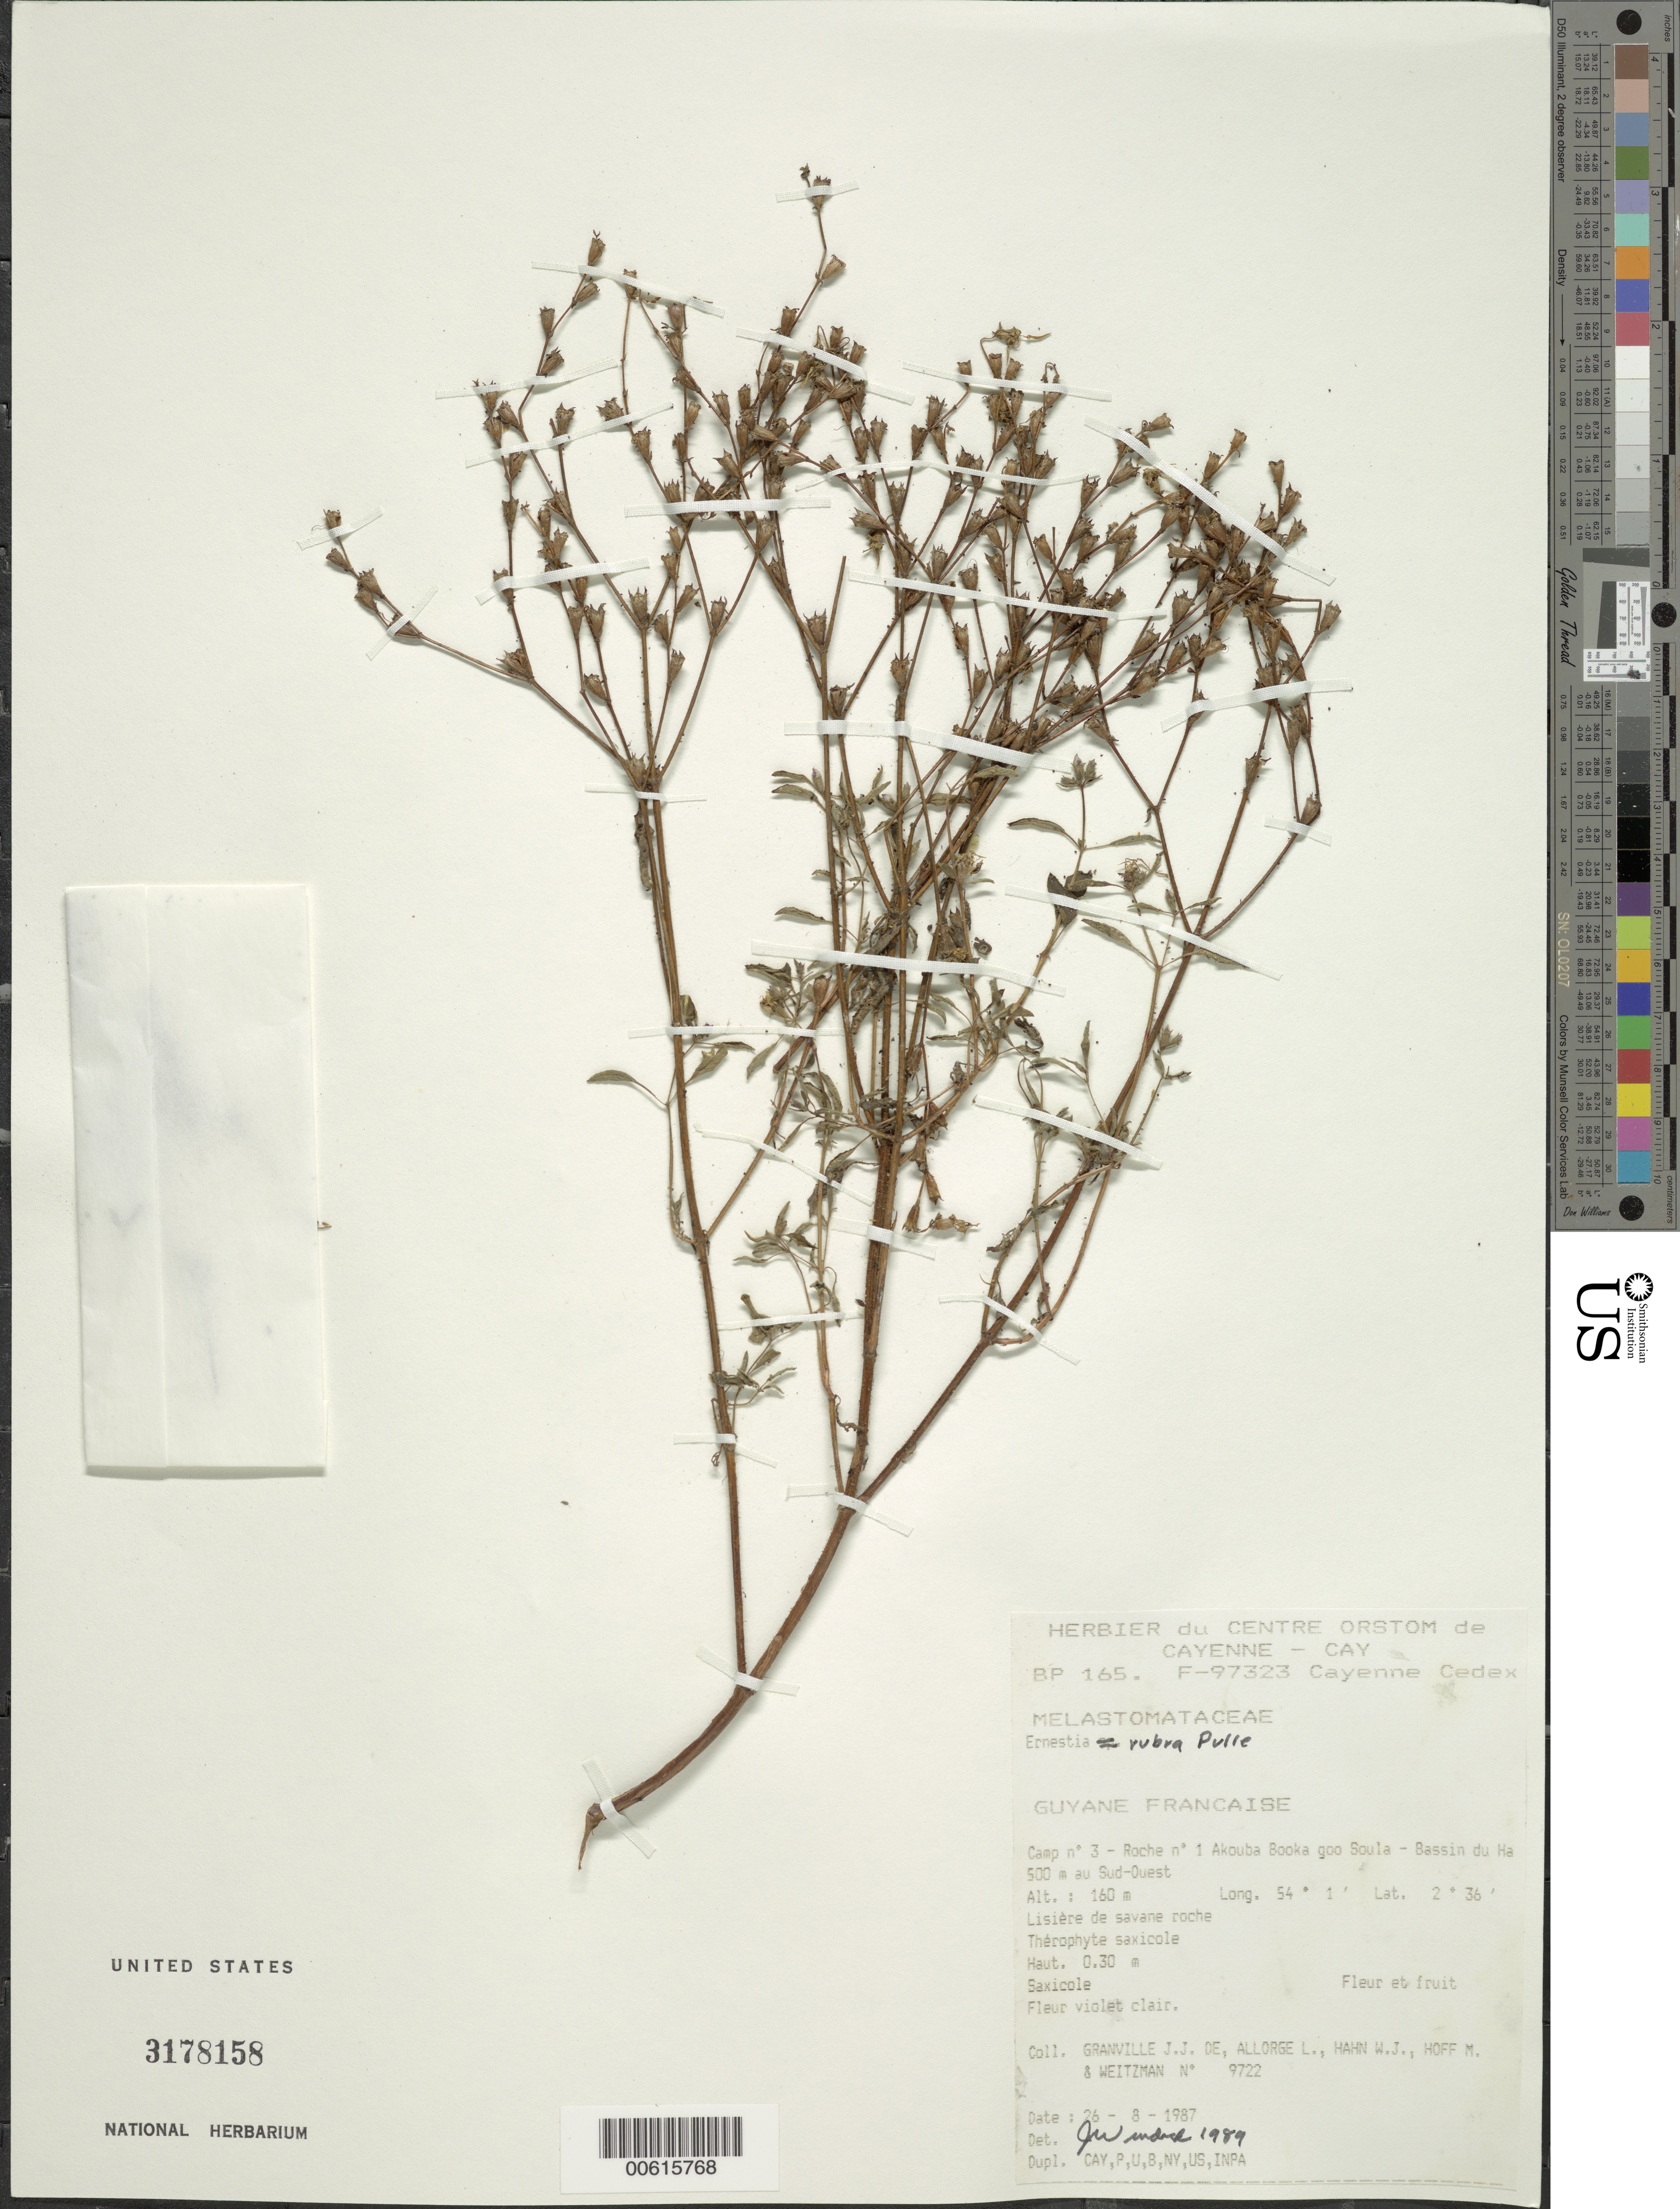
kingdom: Plantae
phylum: Tracheophyta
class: Magnoliopsida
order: Myrtales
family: Melastomataceae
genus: Ernestia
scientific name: Ernestia rubra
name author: Pulle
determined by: Wurdack, John J., (US), US (UNITED STATES)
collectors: J.-J. de Granville, L. Allorge, W. J. Hahn, M. Hoff & A. L. Weitzman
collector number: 9722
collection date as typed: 26-Aug-87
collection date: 1987-08-26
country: French Guiana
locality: Akouba Booka goo Soula, Camp #3, Roche no. 1, Bassin du Haut-Marouini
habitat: Lisiere de savane roche. Tehrophyte saxicole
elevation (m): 160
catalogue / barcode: US 3178158